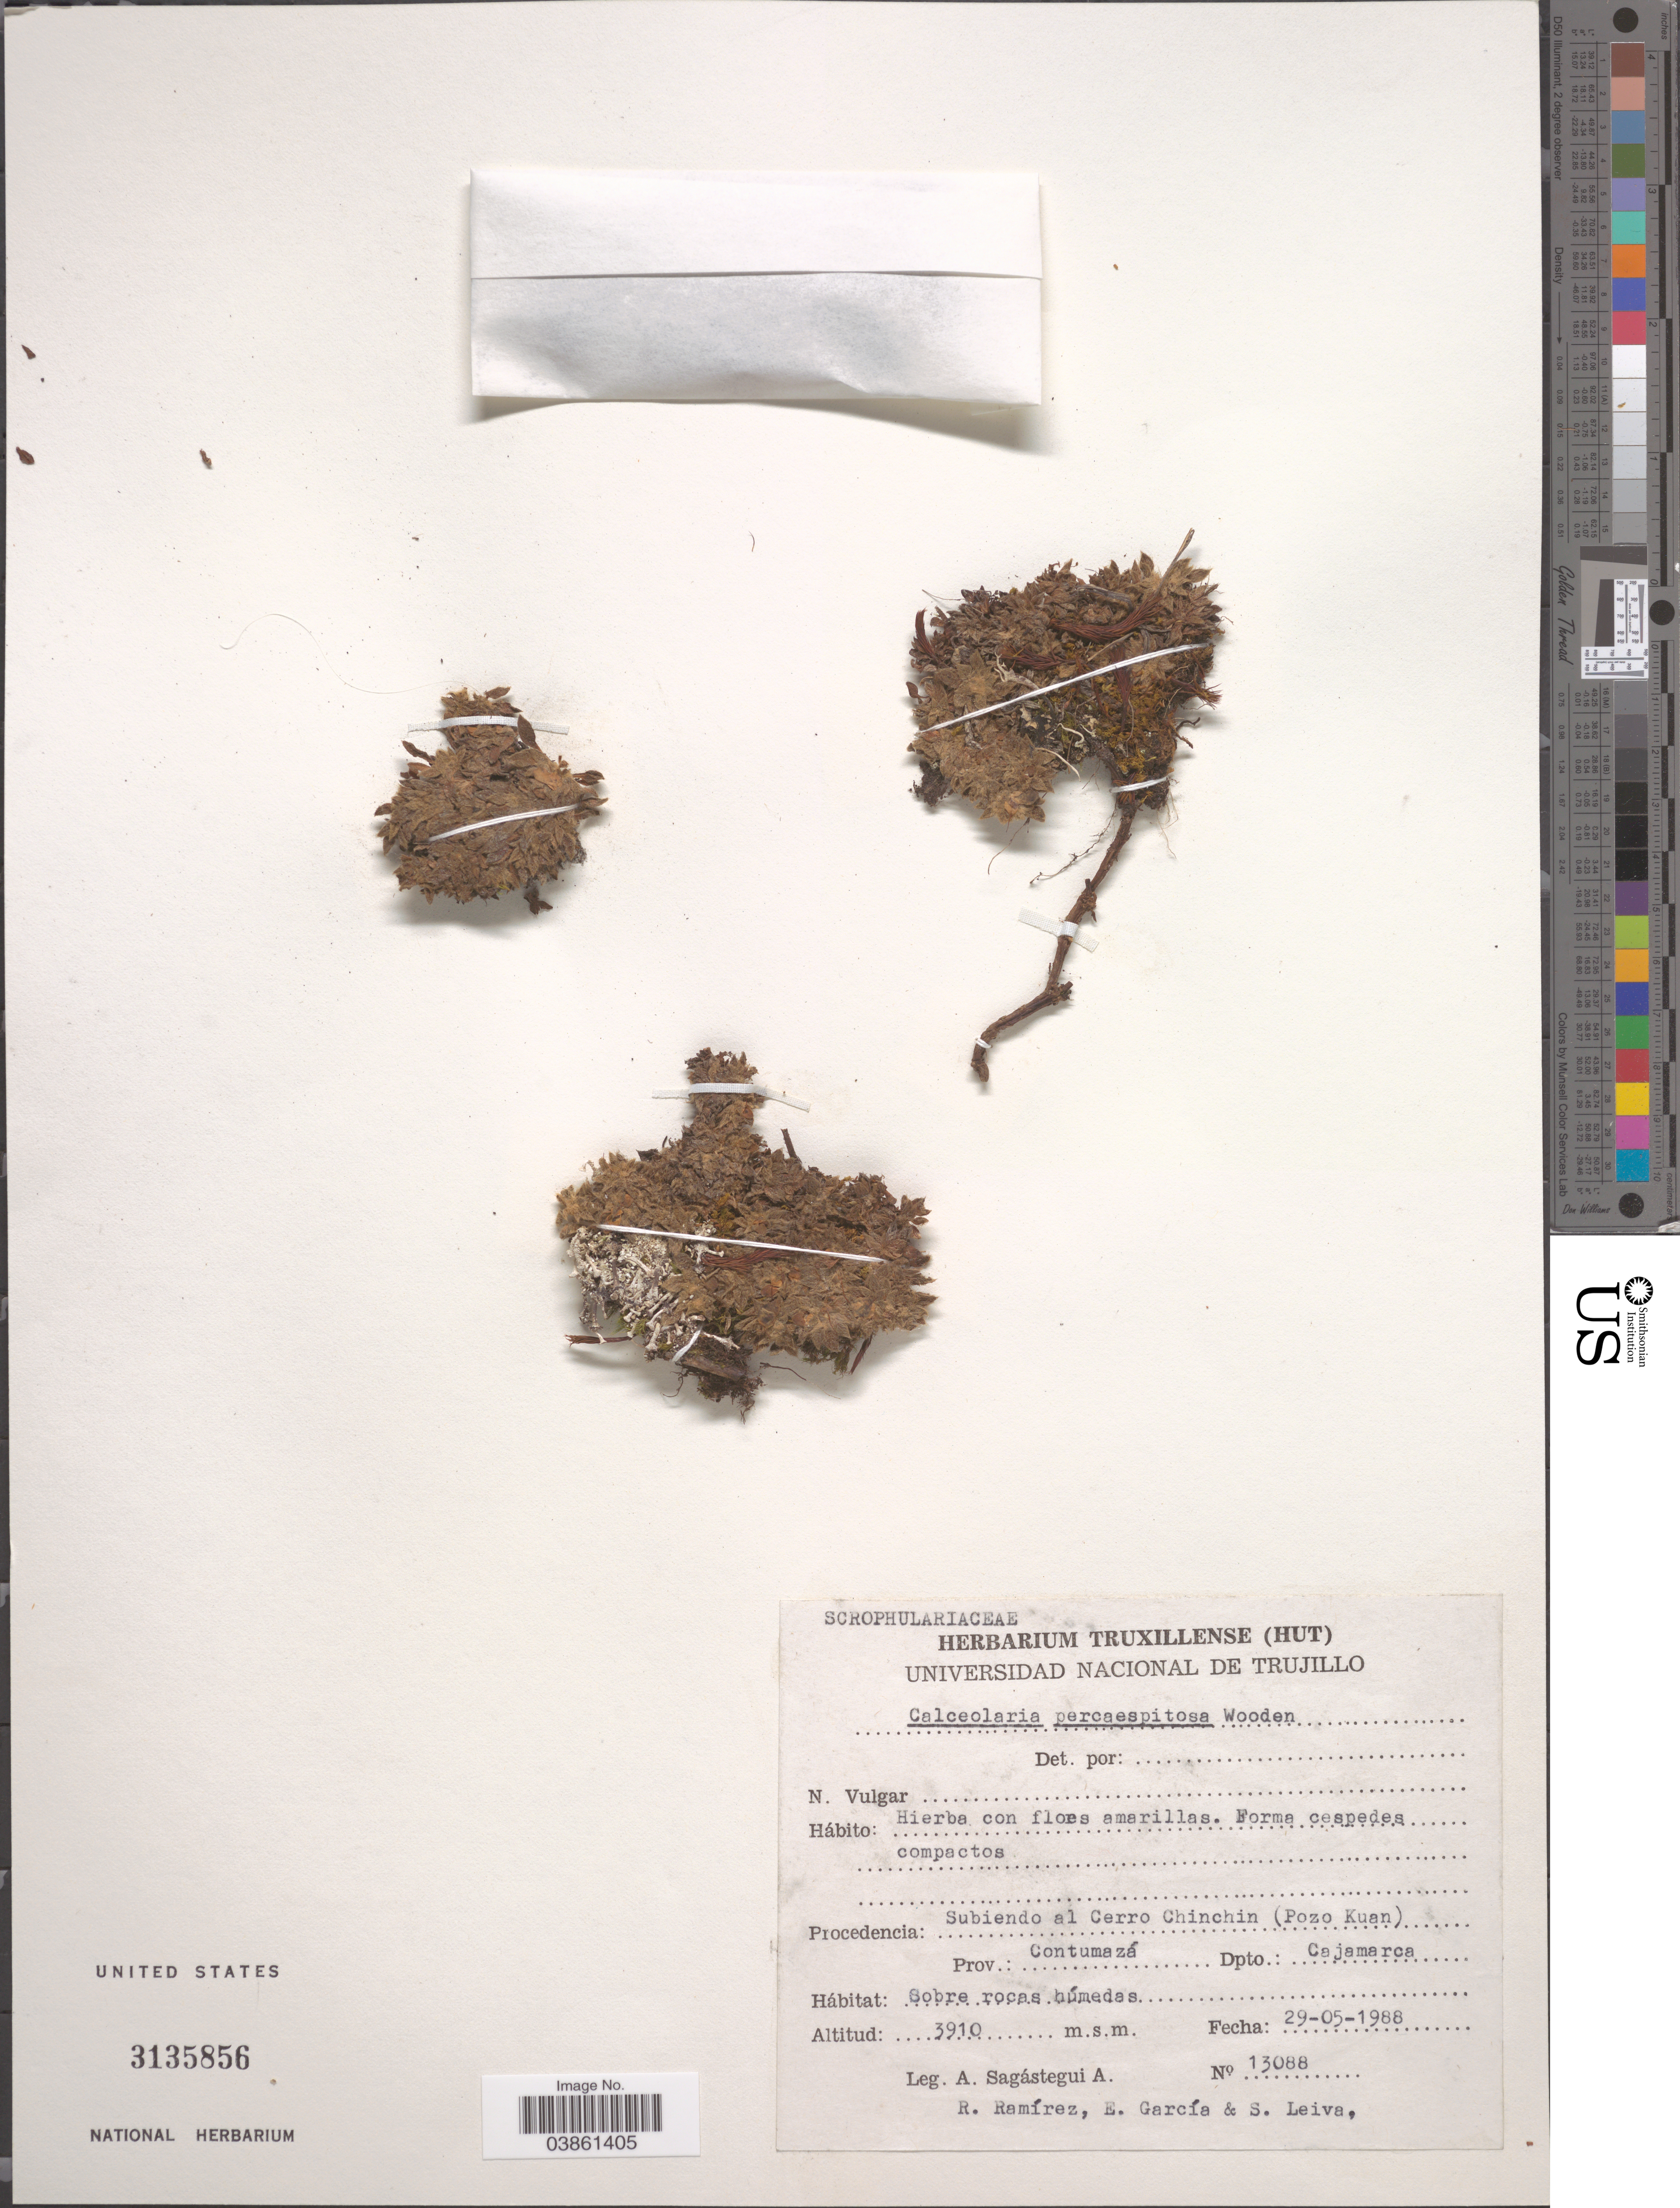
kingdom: Plantae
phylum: Tracheophyta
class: Magnoliopsida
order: Lamiales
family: Calceolariaceae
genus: Calceolaria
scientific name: Calceolaria percaespitosa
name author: Wooden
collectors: A. Sagástegui A., R. Ramirez, E. Garcia & S. Leiva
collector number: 13088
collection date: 1988-05-29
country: Peru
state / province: Cajamarca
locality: Procedencia: Subiendo al Cerro Chinchin (Pozo Kuan). Prov.: Contumazá. Dpto.: Cajamarca.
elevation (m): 3910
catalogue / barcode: US 3135856